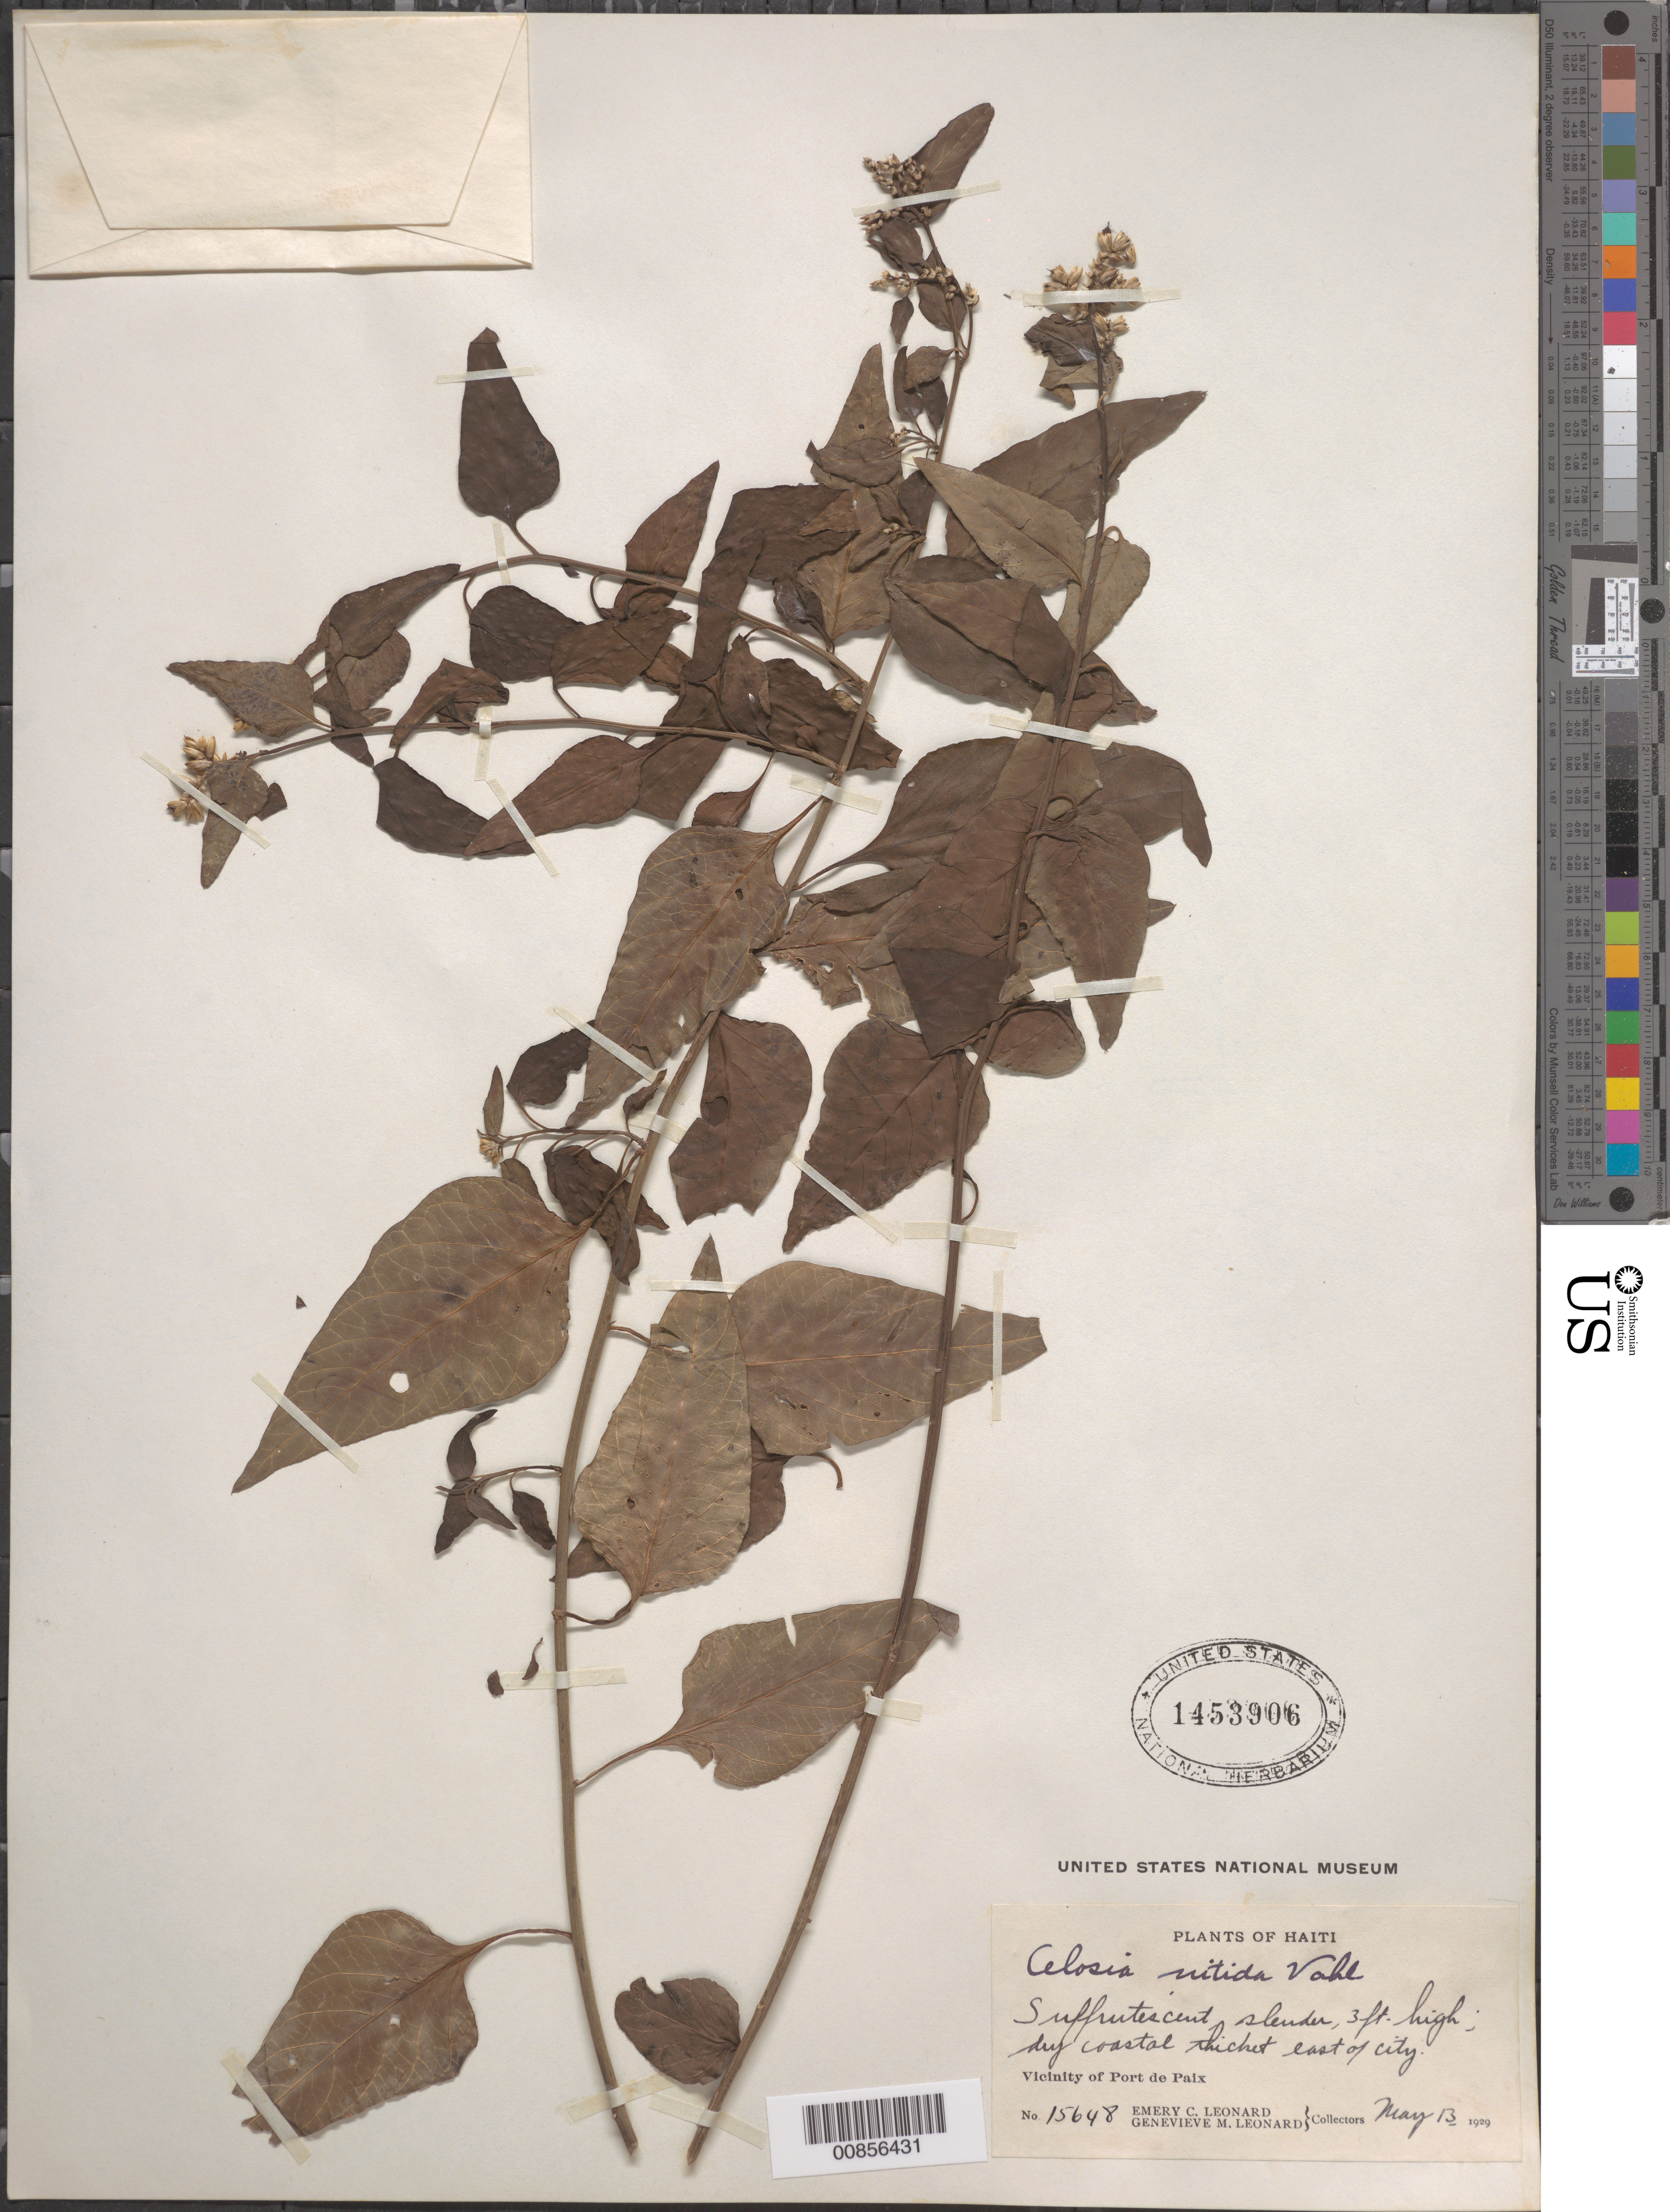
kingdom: Plantae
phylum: Tracheophyta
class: Magnoliopsida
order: Caryophyllales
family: Amaranthaceae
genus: Celosia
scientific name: Celosia nitida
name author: Vahl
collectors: E. C. Leonard & G. M. Leonard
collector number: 15648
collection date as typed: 13 May 1929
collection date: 1929-05-13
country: Haiti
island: Hispaniola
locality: Vicinity of Port de Paix. Dry coastal thicket east of city.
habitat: Dry coastal thicket.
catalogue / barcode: US 1453906